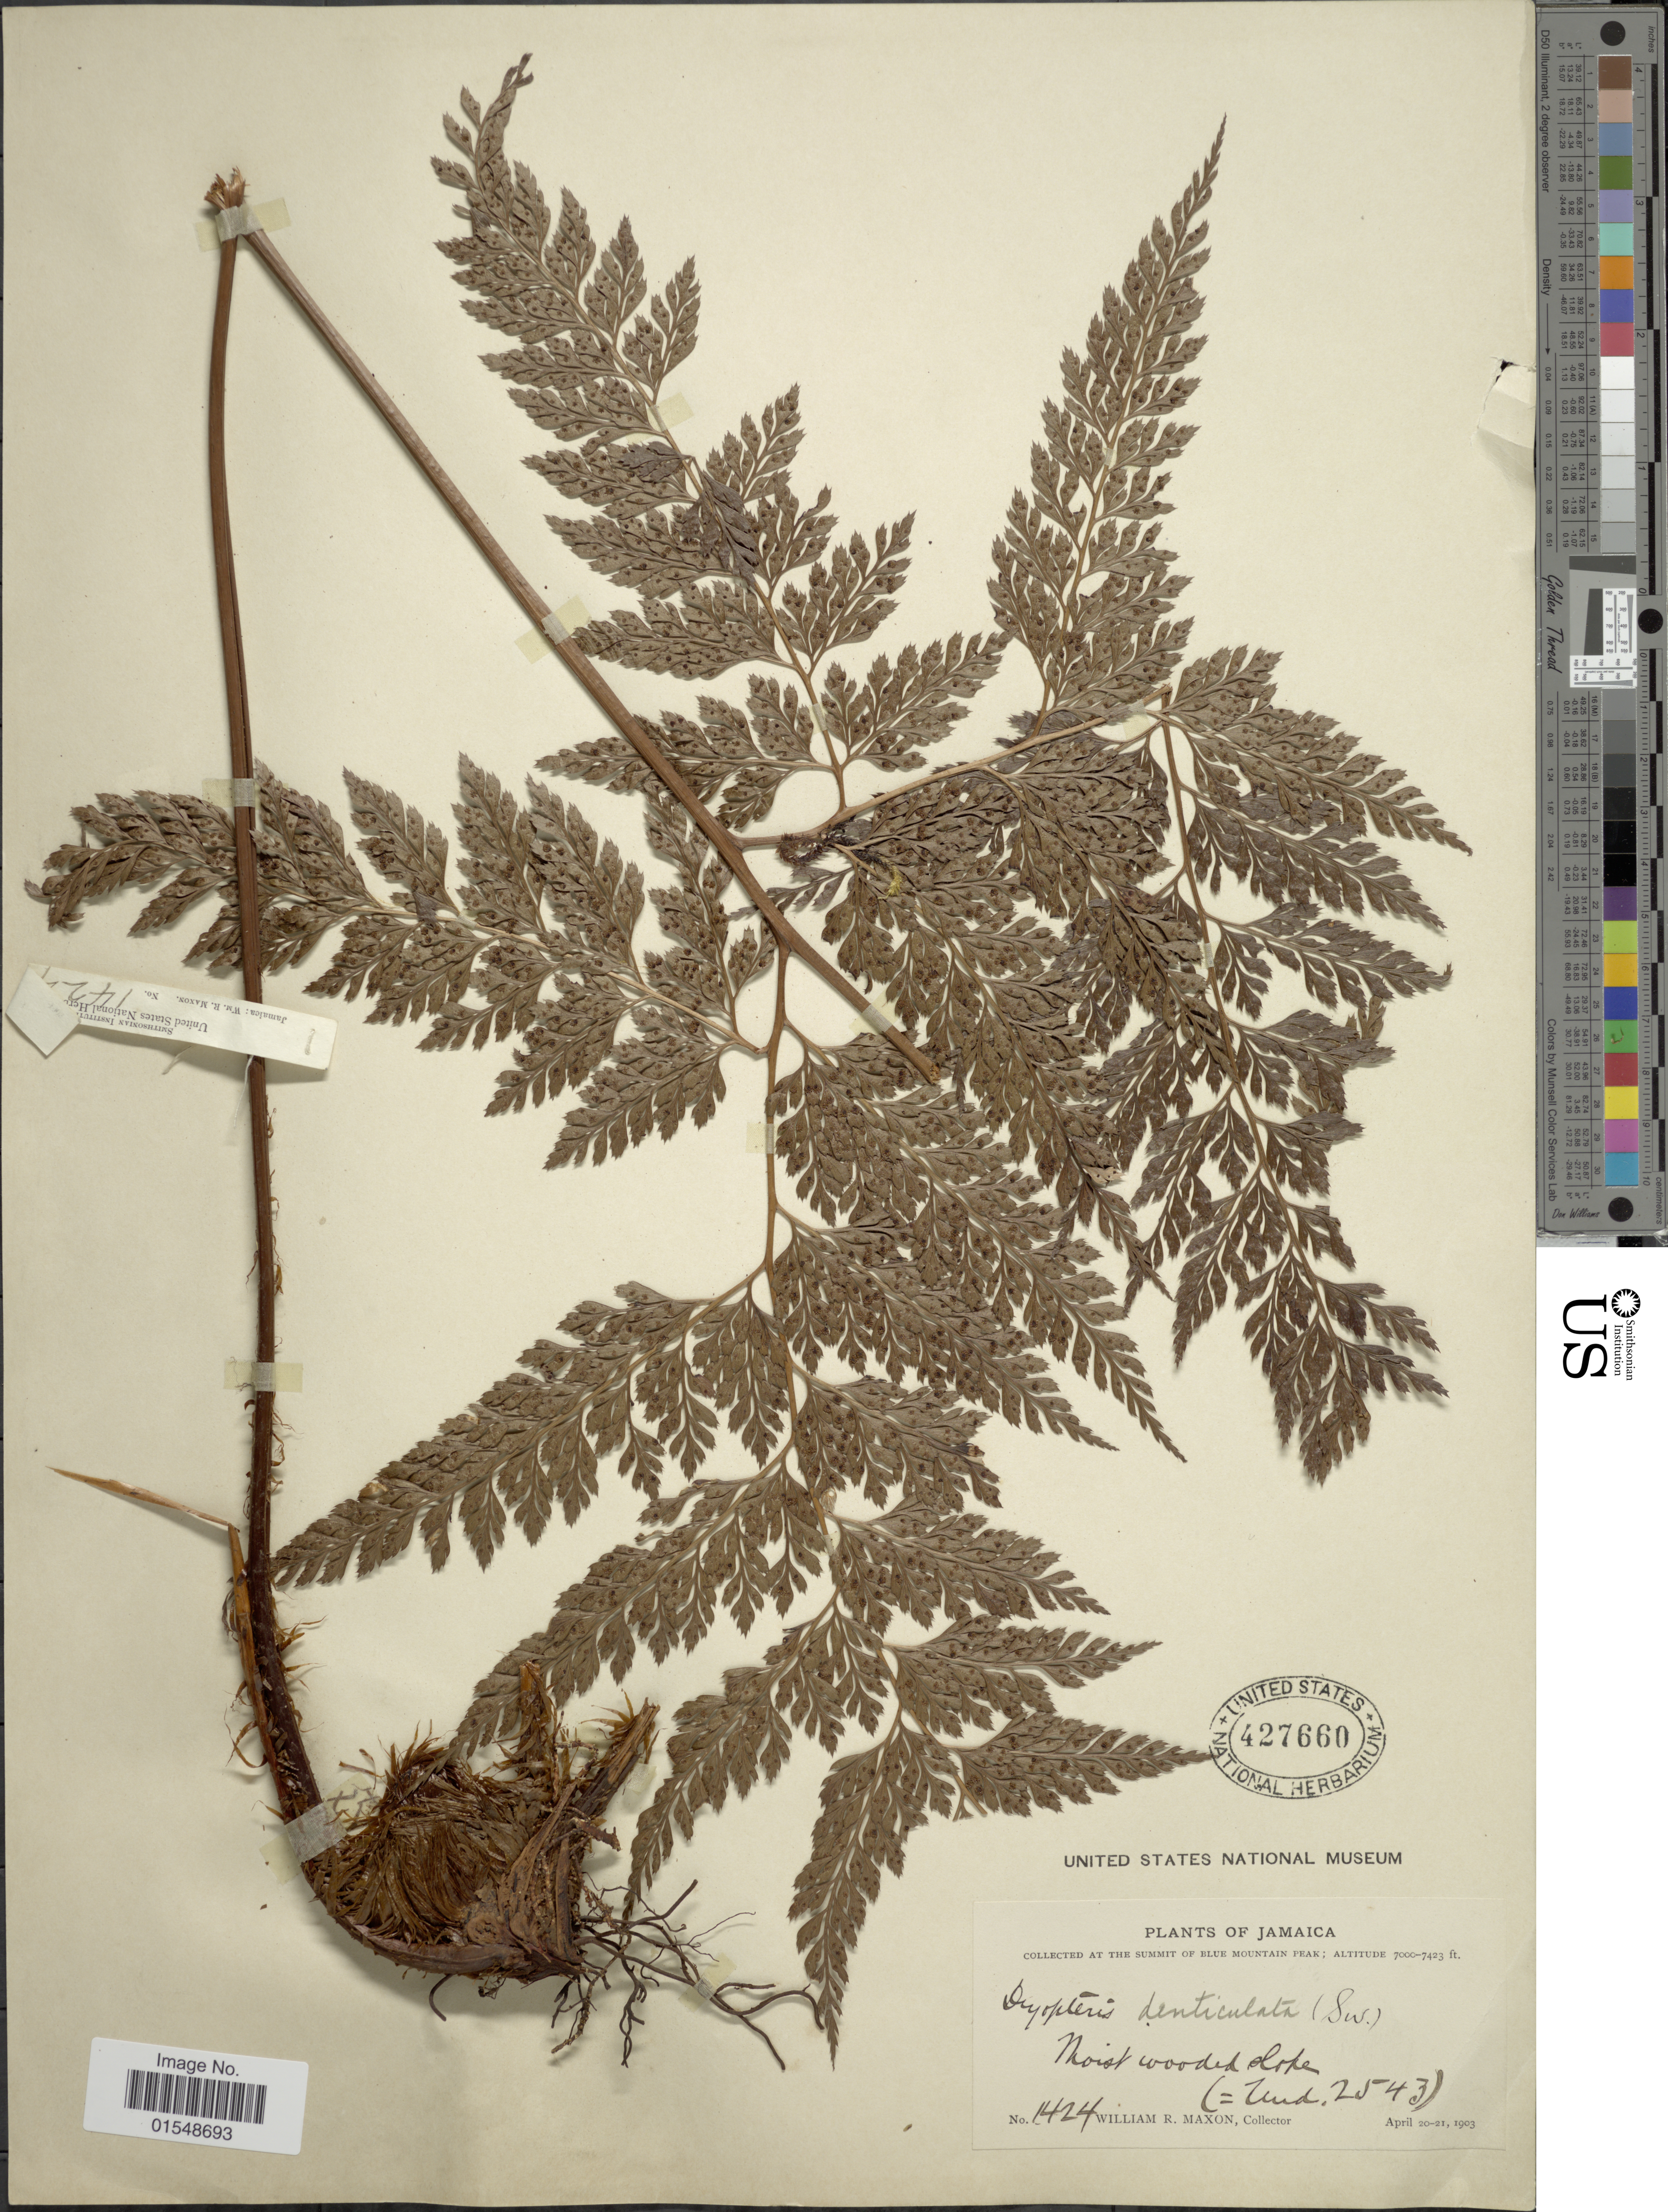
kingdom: Plantae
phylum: Tracheophyta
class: Polypodiopsida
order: Polypodiales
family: Dryopteridaceae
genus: Arachniodes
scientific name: Arachniodes denticulata var. denticulata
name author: (Sw.) Ching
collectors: W. R. Maxon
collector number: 1424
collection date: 1903-04-20/1903-04-21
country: Jamaica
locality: Summit of Blue Mountain Peak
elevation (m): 2134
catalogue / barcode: US 427660